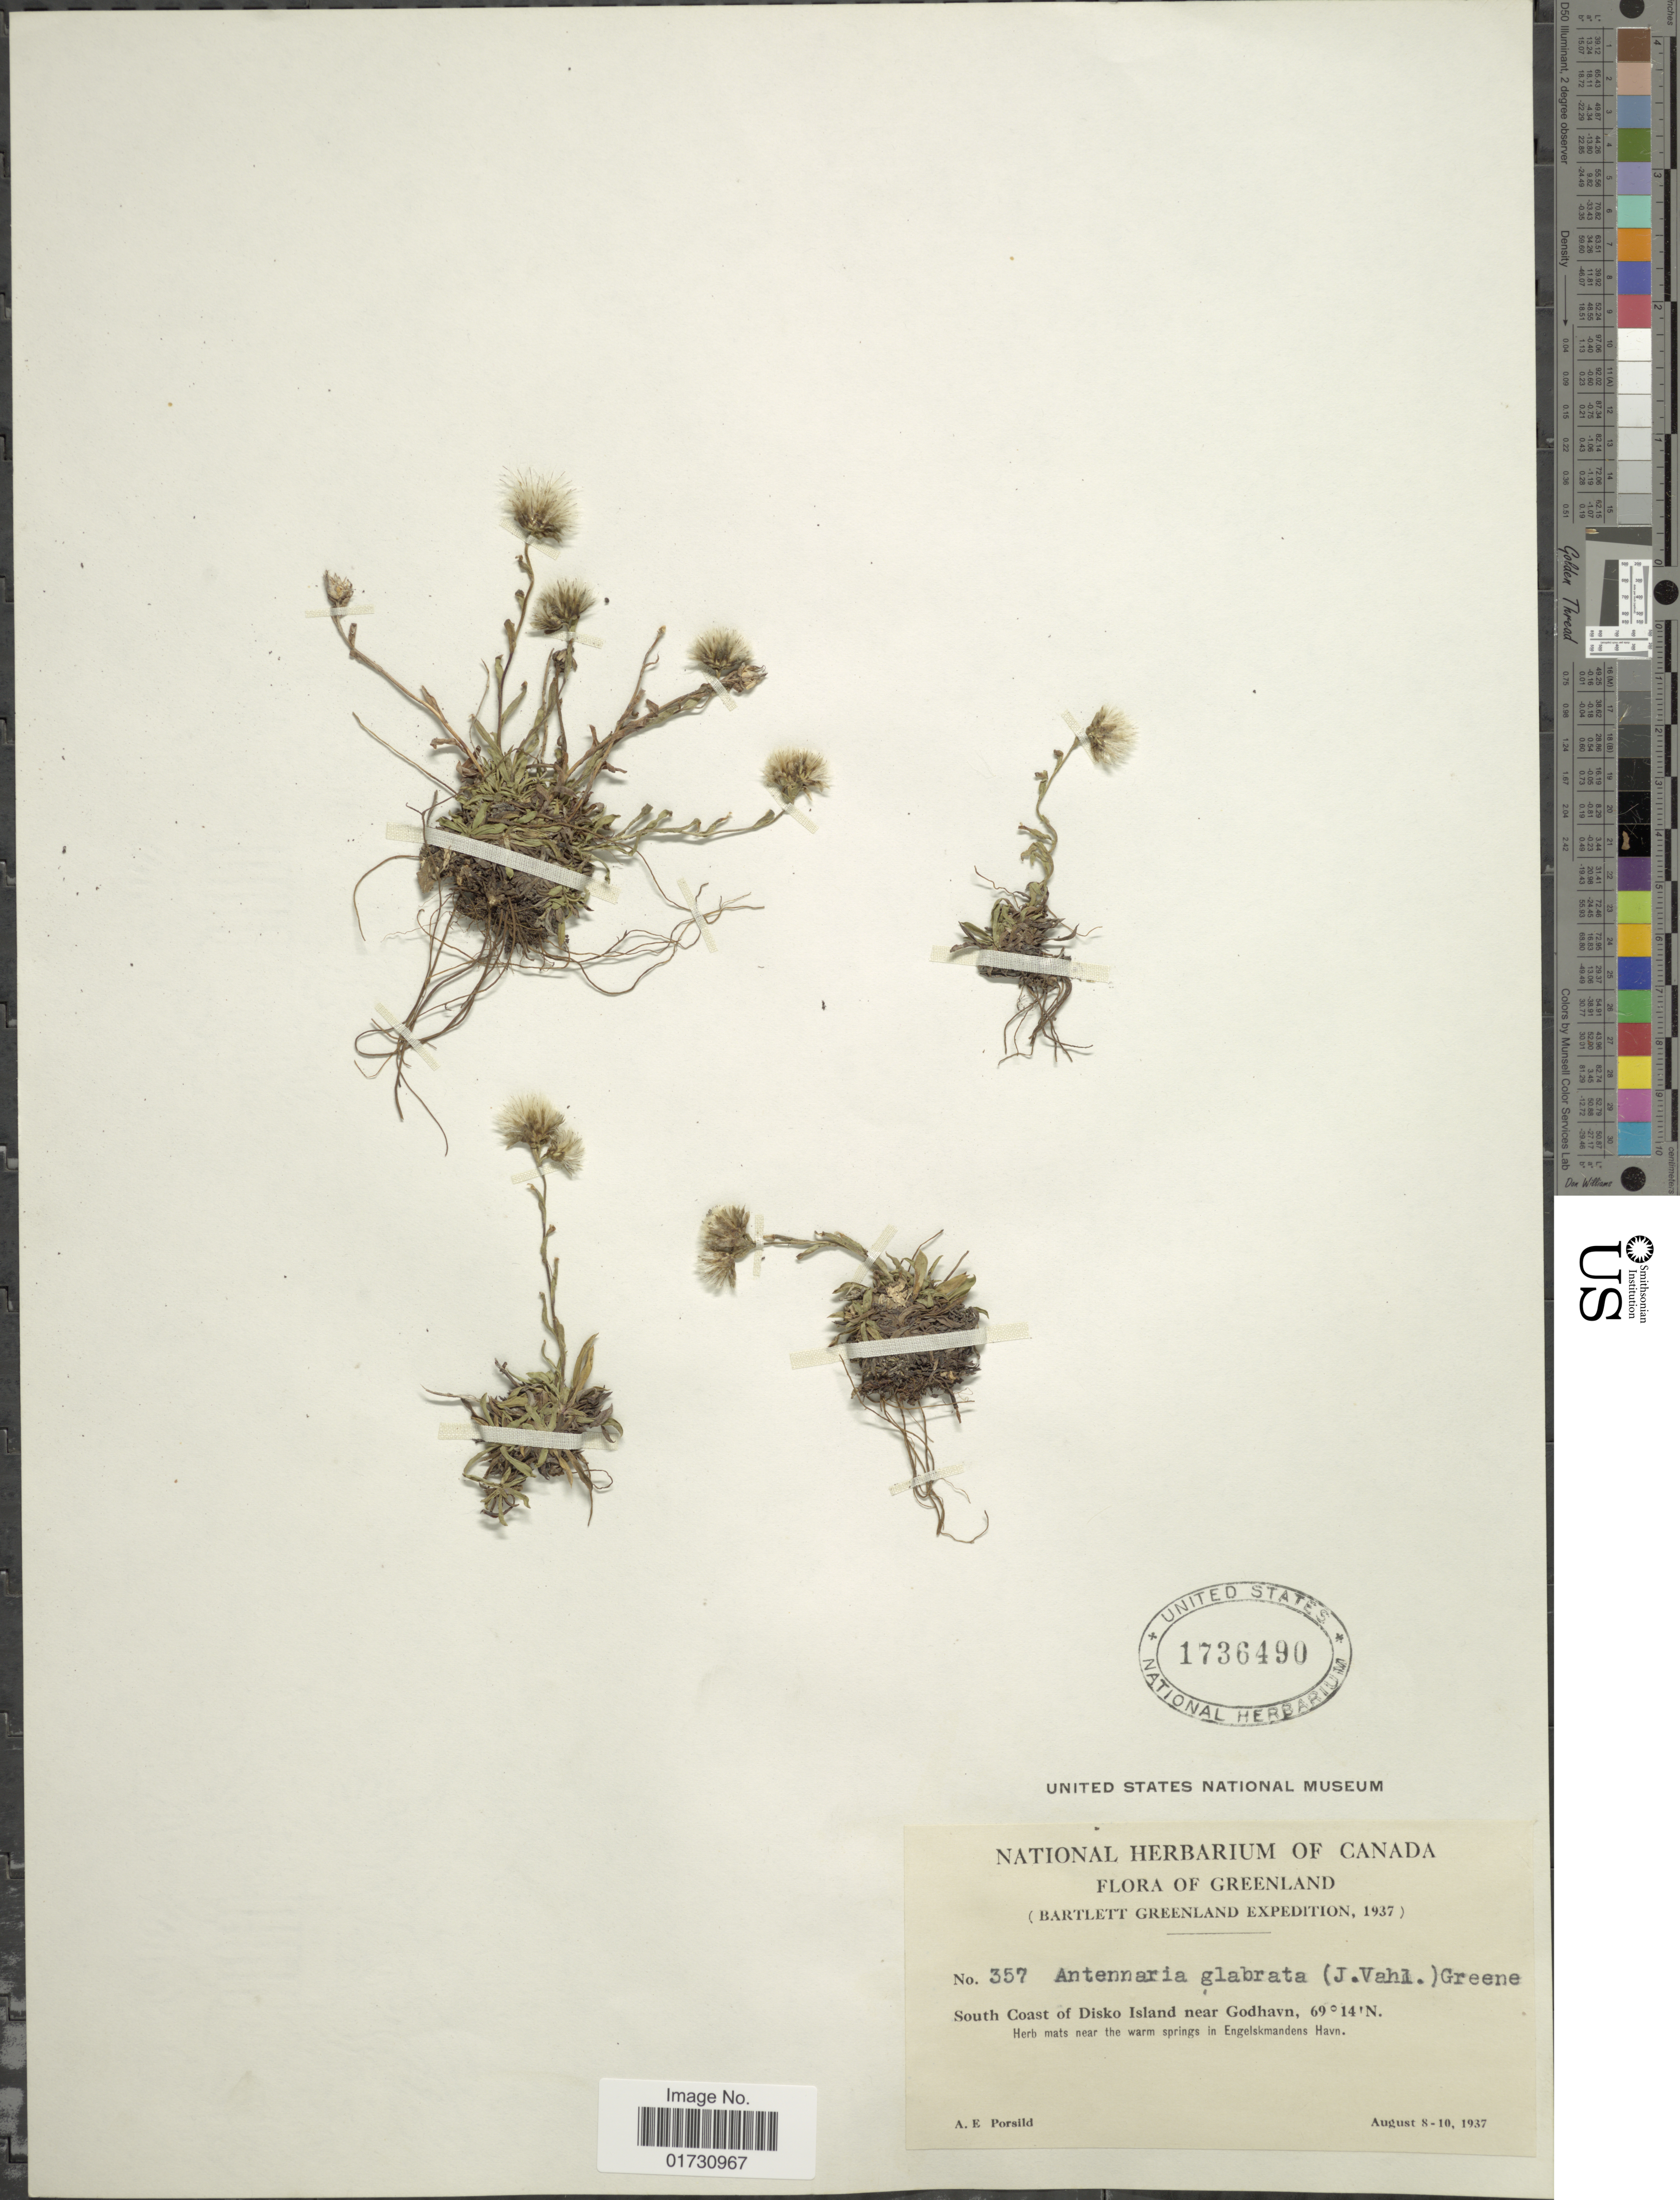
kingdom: Plantae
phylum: Tracheophyta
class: Magnoliopsida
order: Asterales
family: Asteraceae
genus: Antennaria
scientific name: Antennaria glabrata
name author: Greene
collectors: A. E. Porsild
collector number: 357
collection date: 1937-08-08/1937-08-10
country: Greenland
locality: Bartlett Greenland, South Coast of Disko Island near Godhavn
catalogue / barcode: US 1736490